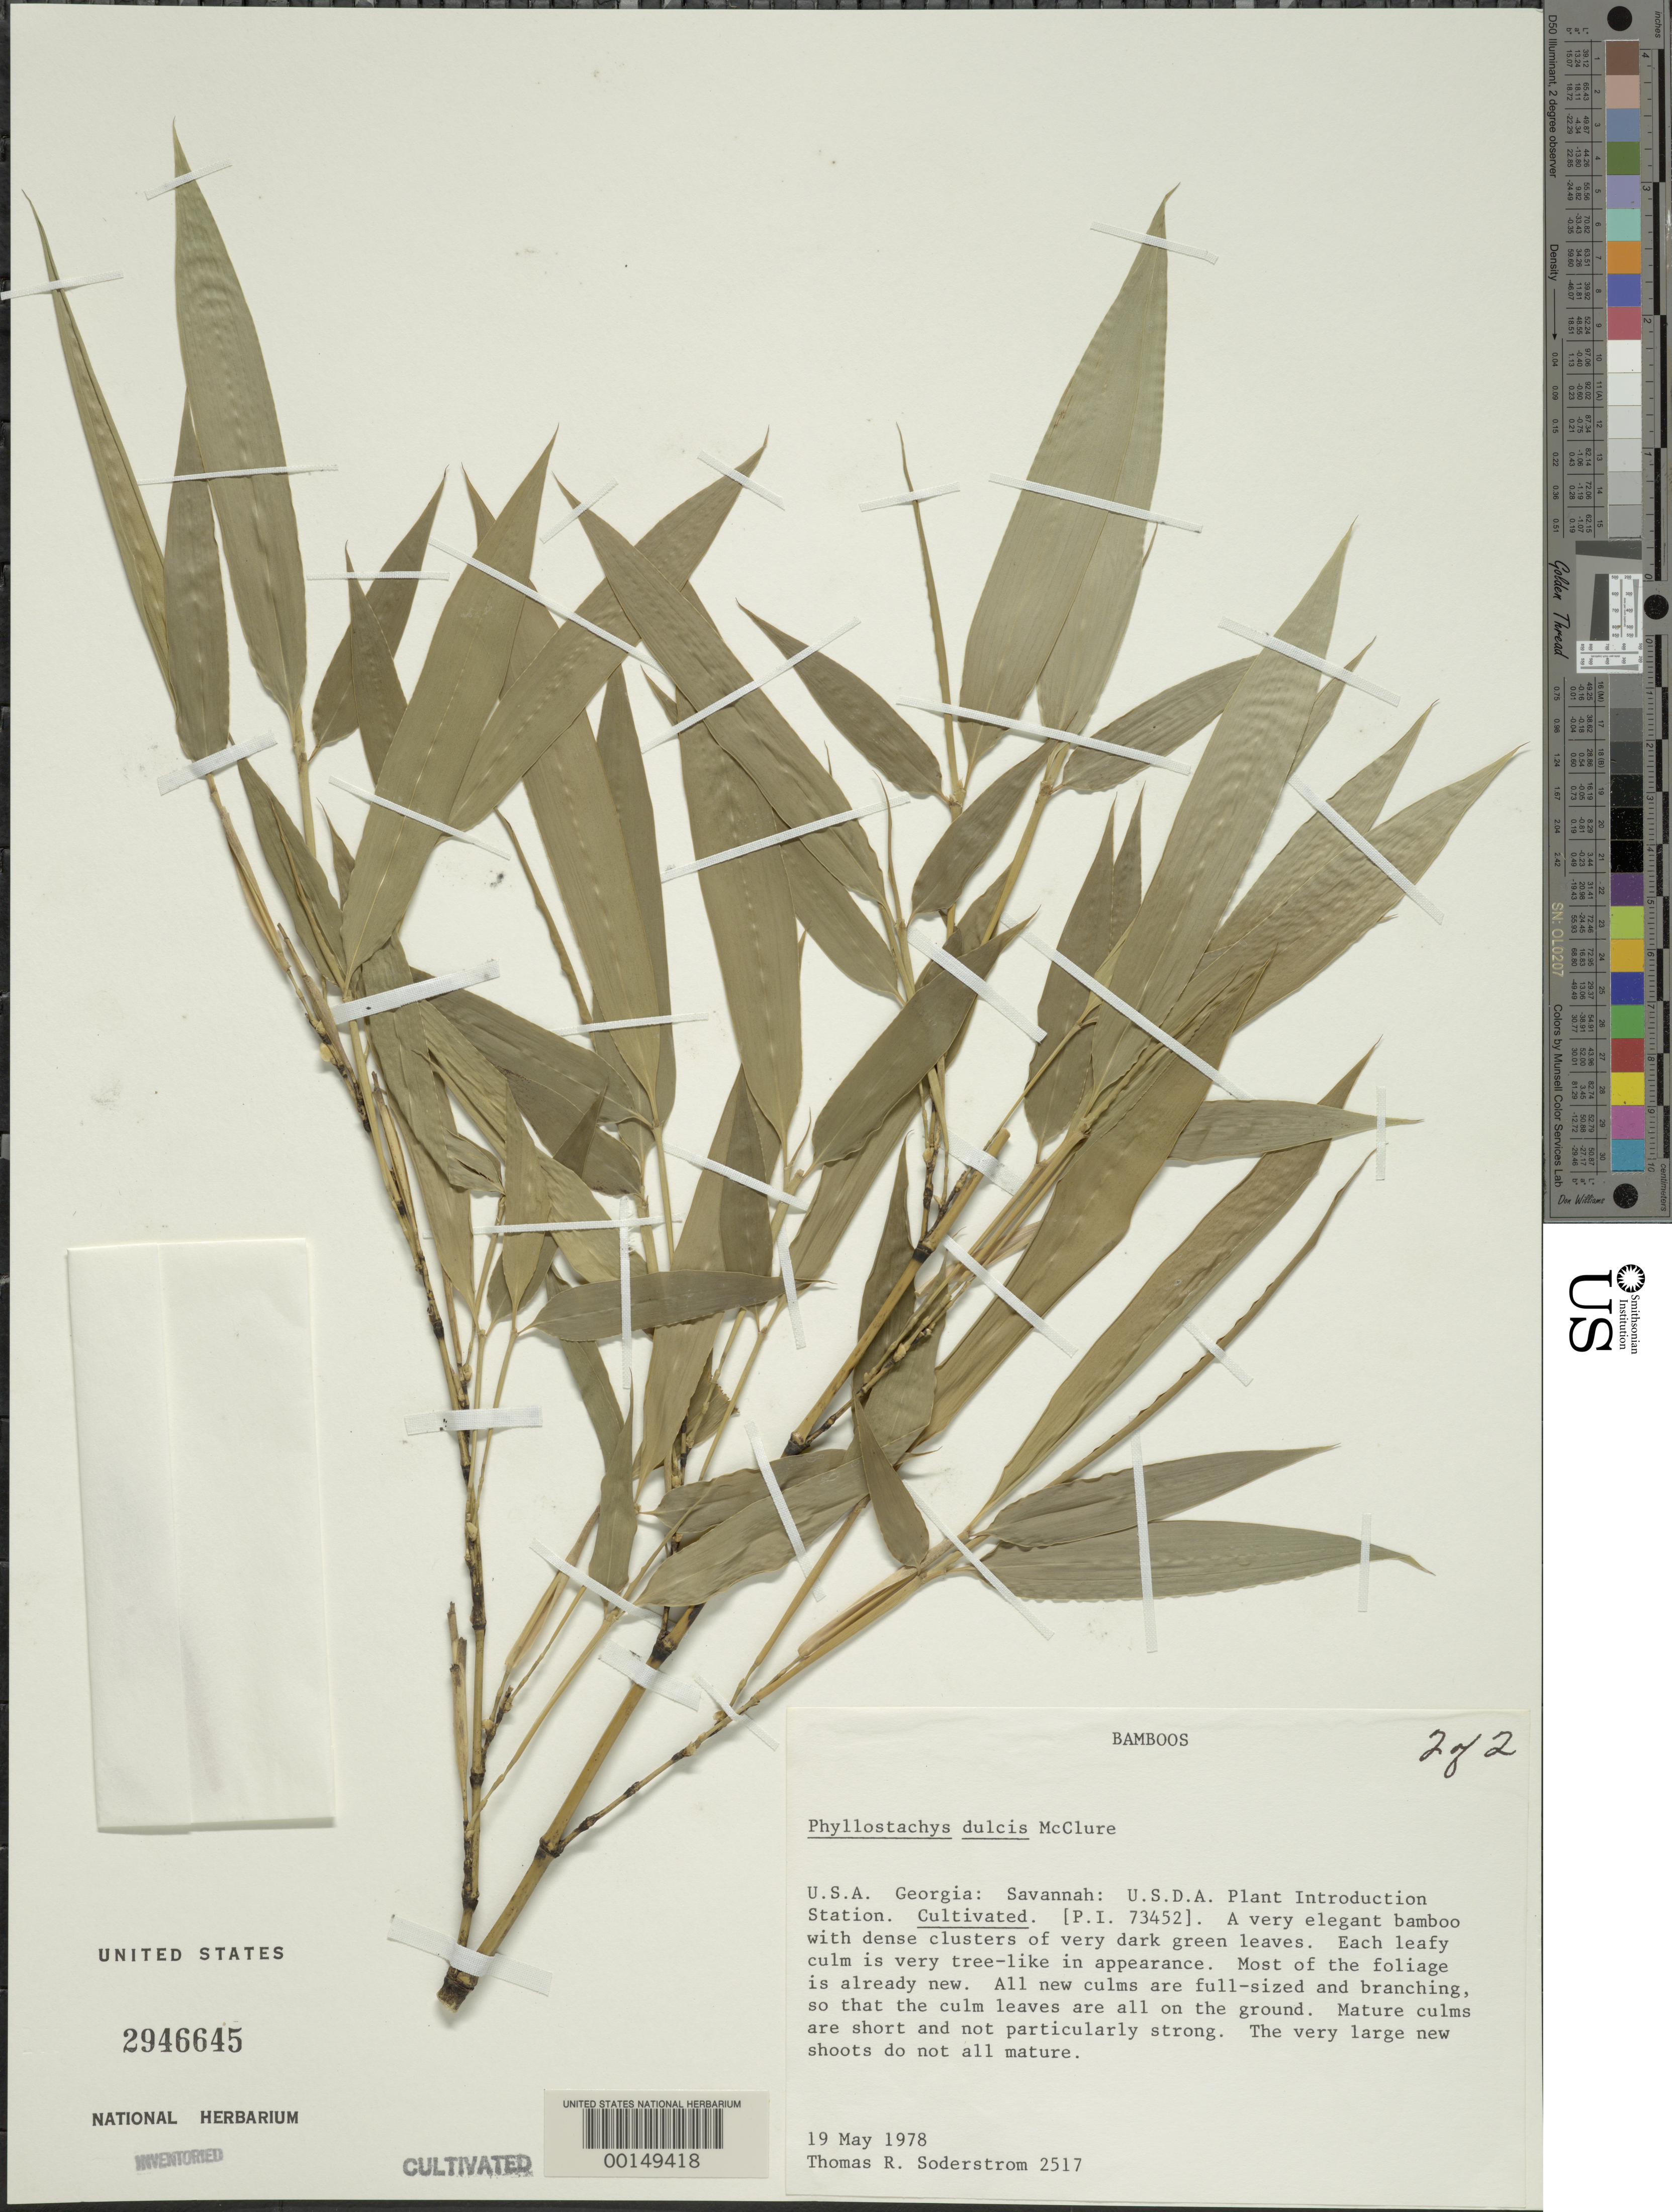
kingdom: Plantae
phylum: Tracheophyta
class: Liliopsida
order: Poales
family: Poaceae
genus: Phyllostachys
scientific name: Phyllostachys dulcis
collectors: T. R. Soderstrom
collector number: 2517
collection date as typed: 19 May 1978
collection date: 1978-05-19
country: United States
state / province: Georgia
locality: Savannah, usda p.i. garden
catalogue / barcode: US 2946645